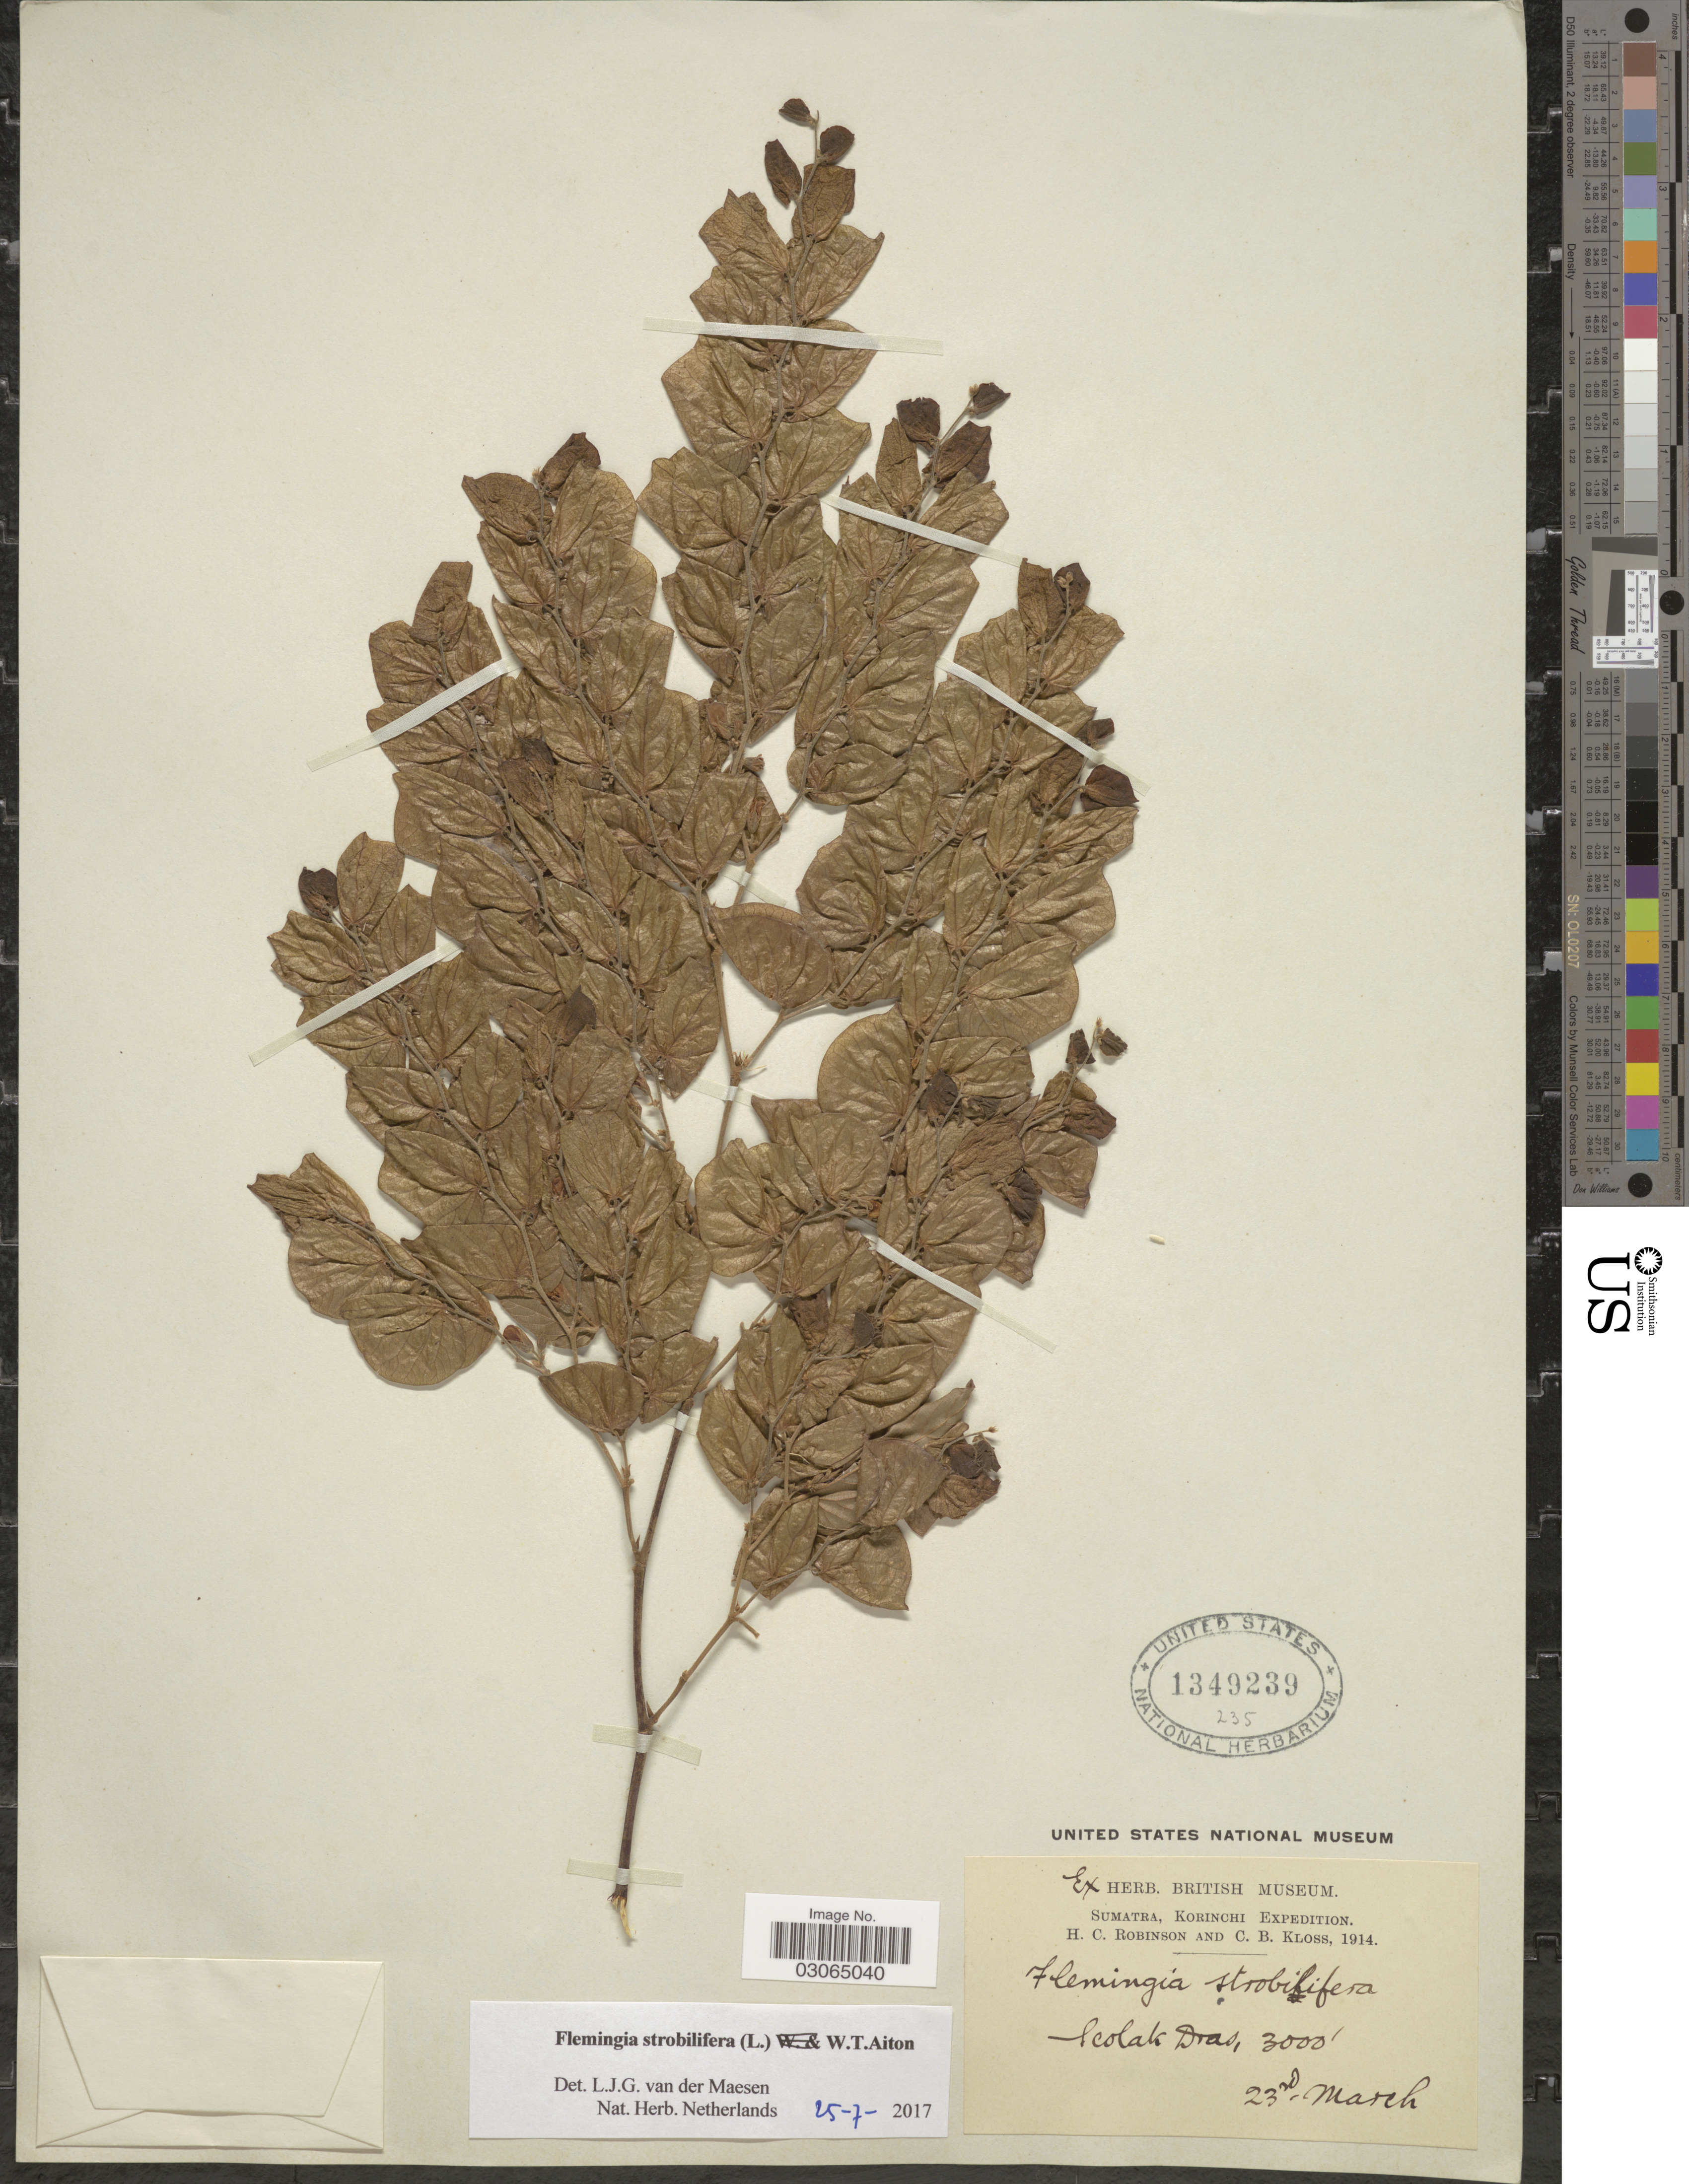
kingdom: Plantae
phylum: Tracheophyta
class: Magnoliopsida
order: Fabales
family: Fabaceae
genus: Flemingia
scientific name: Flemingia strobilifera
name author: (L.) W.T. Aiton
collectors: H. C. Robinson & C. Kloss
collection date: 1914-03-23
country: Indonesia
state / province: Sumatra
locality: Korinchi. Peolak Dras [interpreted].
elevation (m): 914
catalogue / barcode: US 1349239